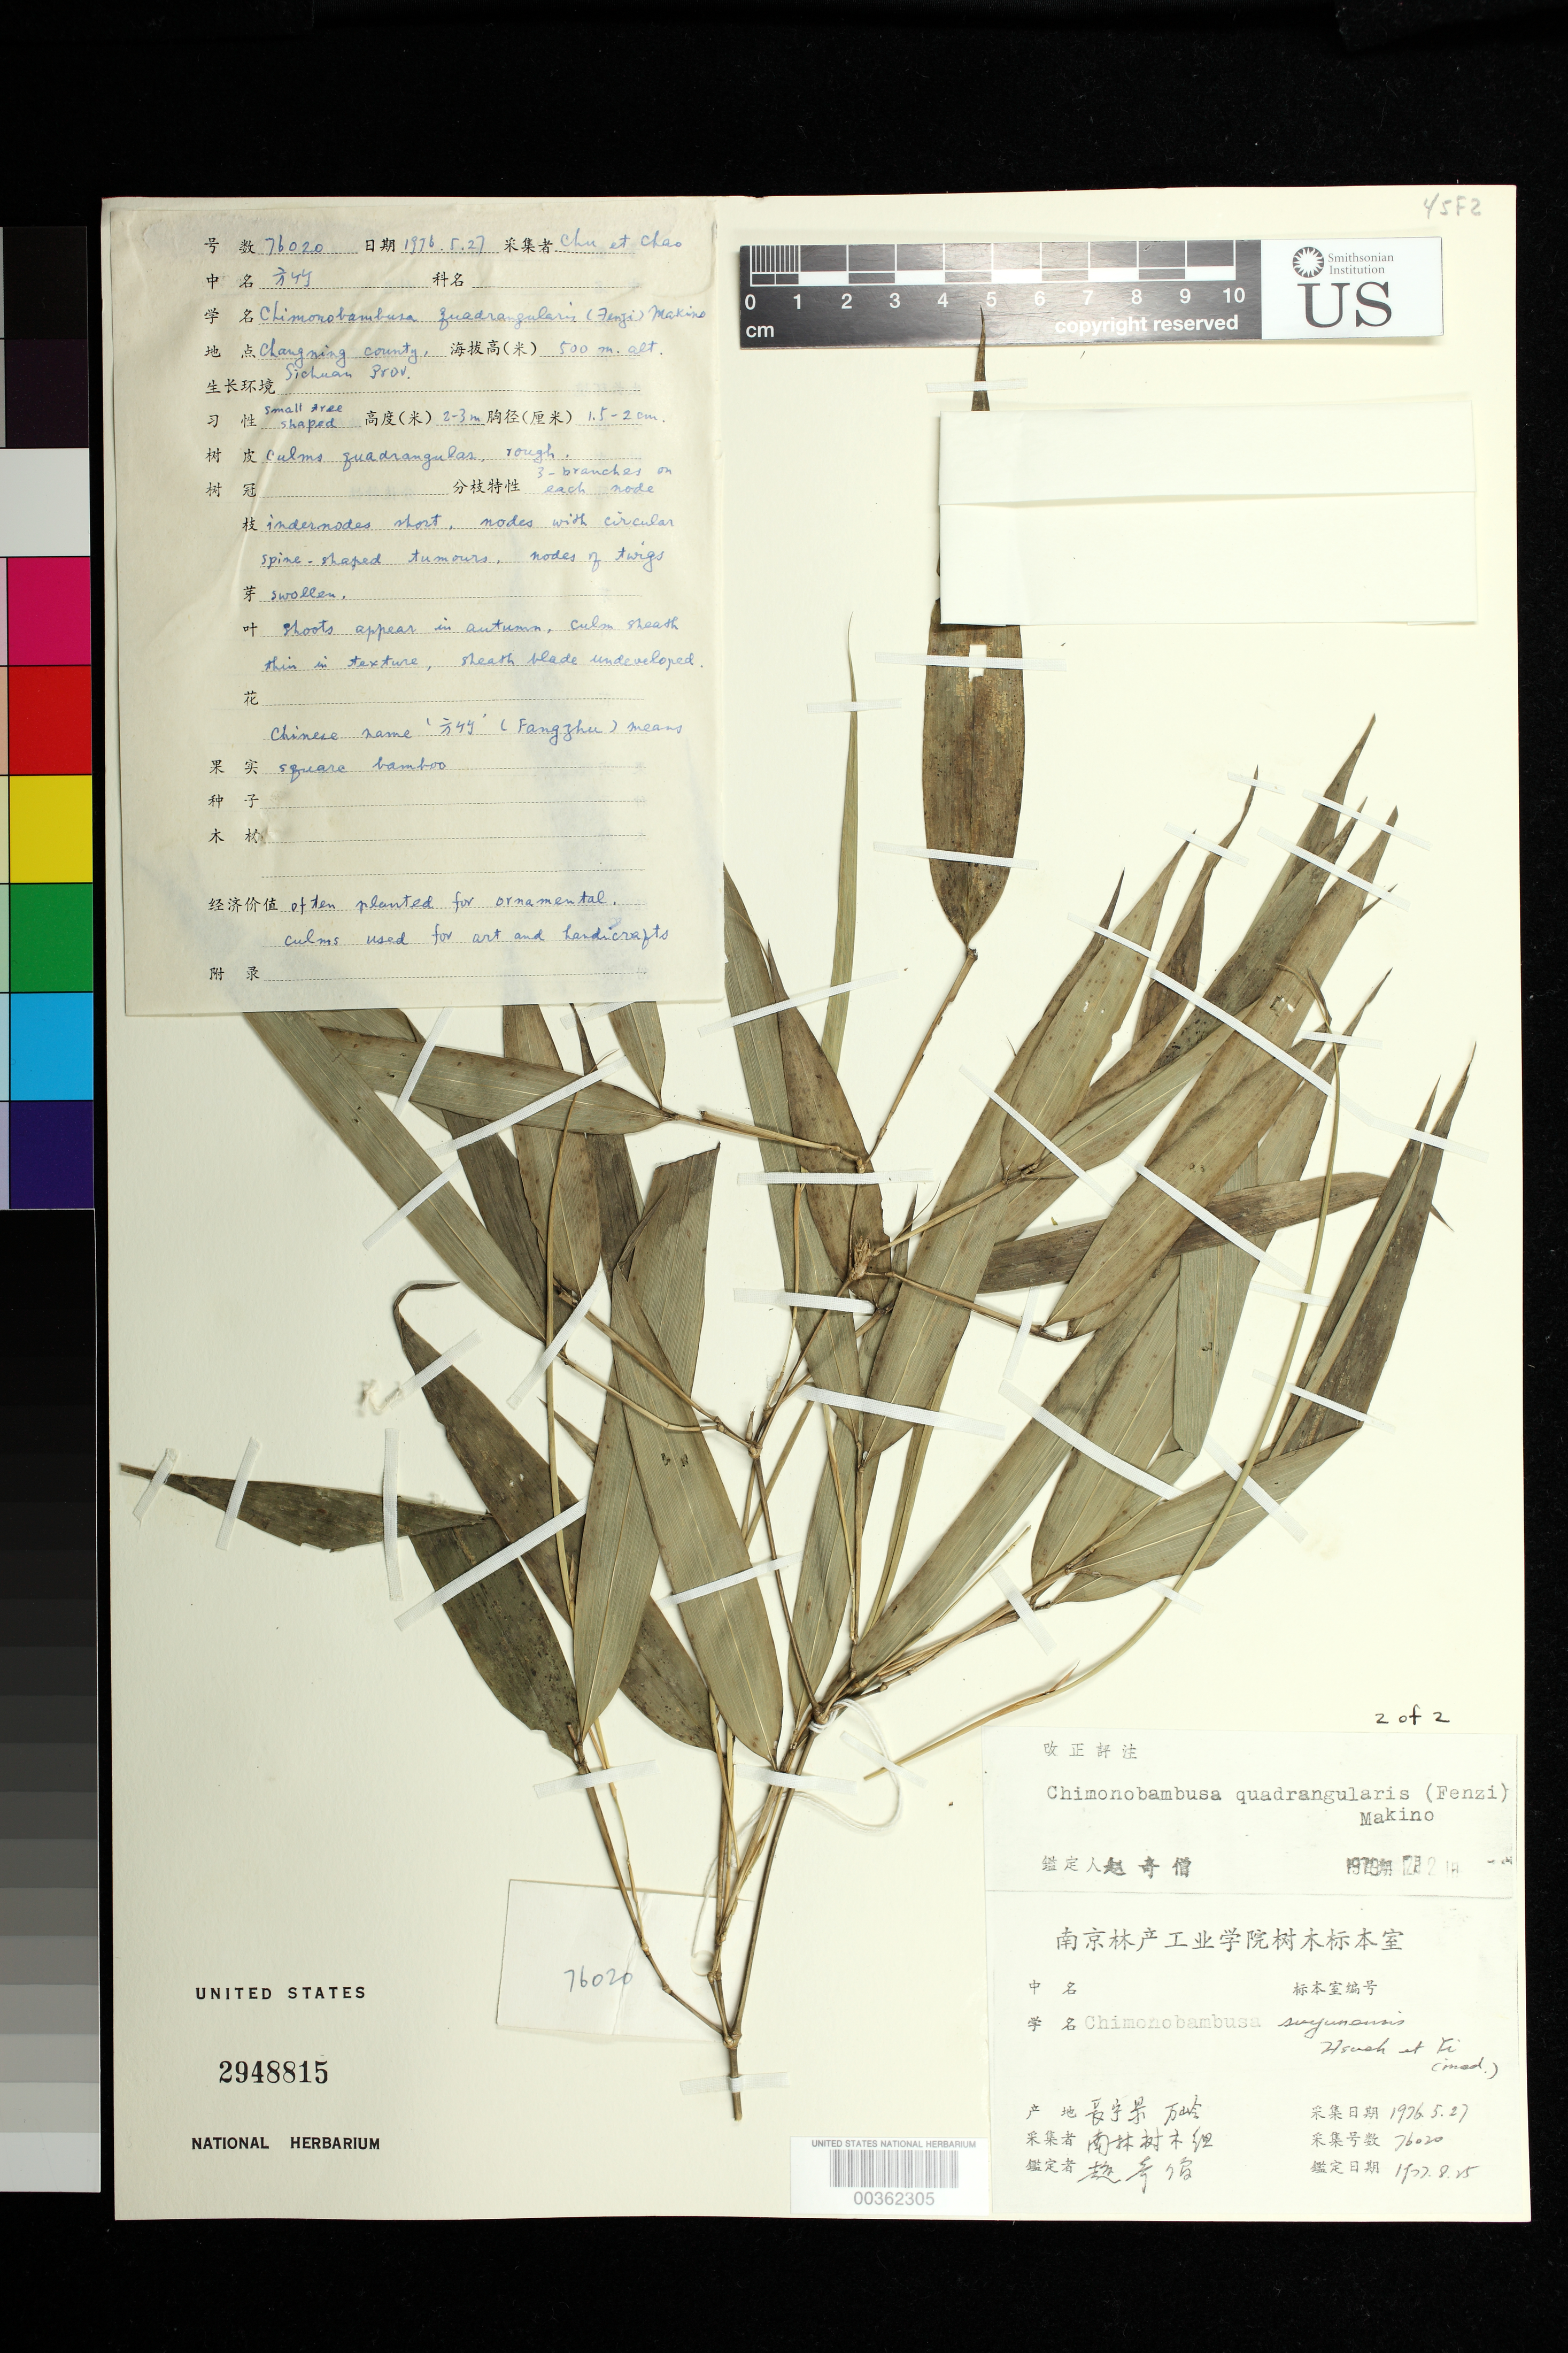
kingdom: Plantae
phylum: Tracheophyta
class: Liliopsida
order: Poales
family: Poaceae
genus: Chimonobambusa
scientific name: Chimonobambusa quadrangularis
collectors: C. Chu & C. Chao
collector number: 76020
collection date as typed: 27 May 1976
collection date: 1976-05-27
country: China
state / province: Sichuan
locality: Changning cty, sichuan prov.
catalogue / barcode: US 2948815